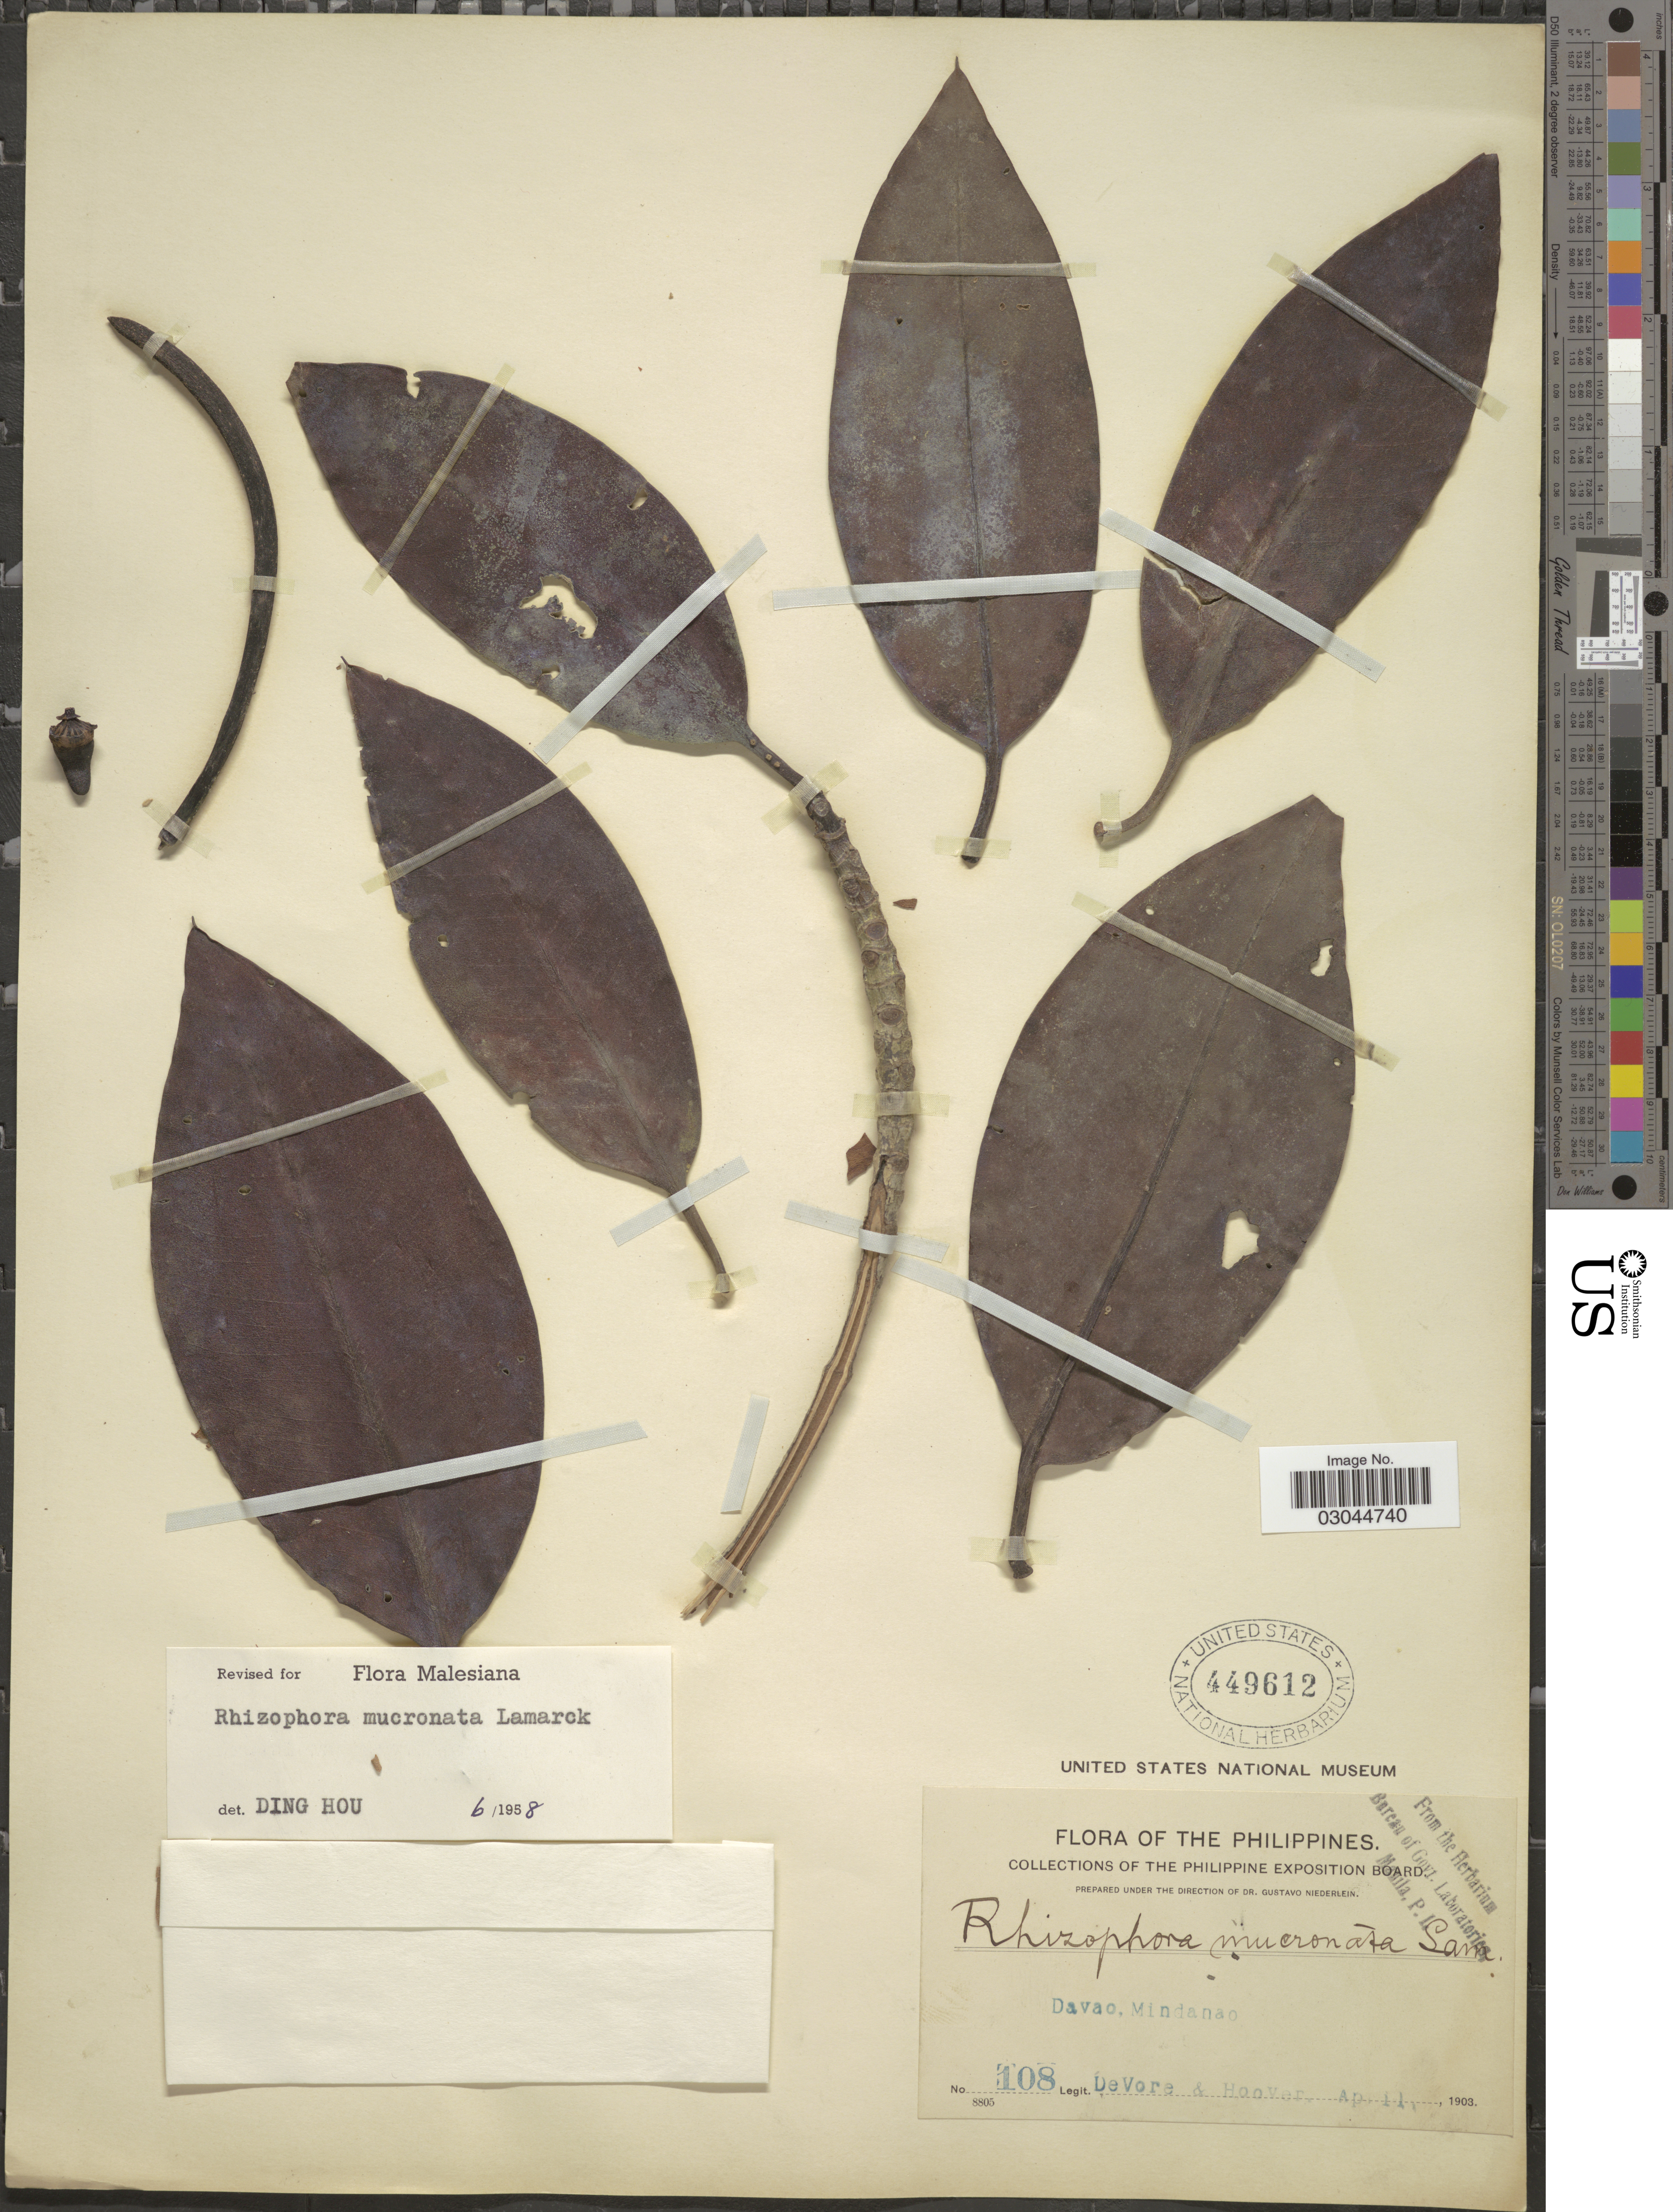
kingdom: Plantae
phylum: Tracheophyta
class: Magnoliopsida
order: Malpighiales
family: Rhizophoraceae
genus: Rhizophora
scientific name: Rhizophora mucronata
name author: Lam.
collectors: B. F. DeVore & -- Hoover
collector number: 108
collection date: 1903-04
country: Philippines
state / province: Davao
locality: Mindanao.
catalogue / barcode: US 449612